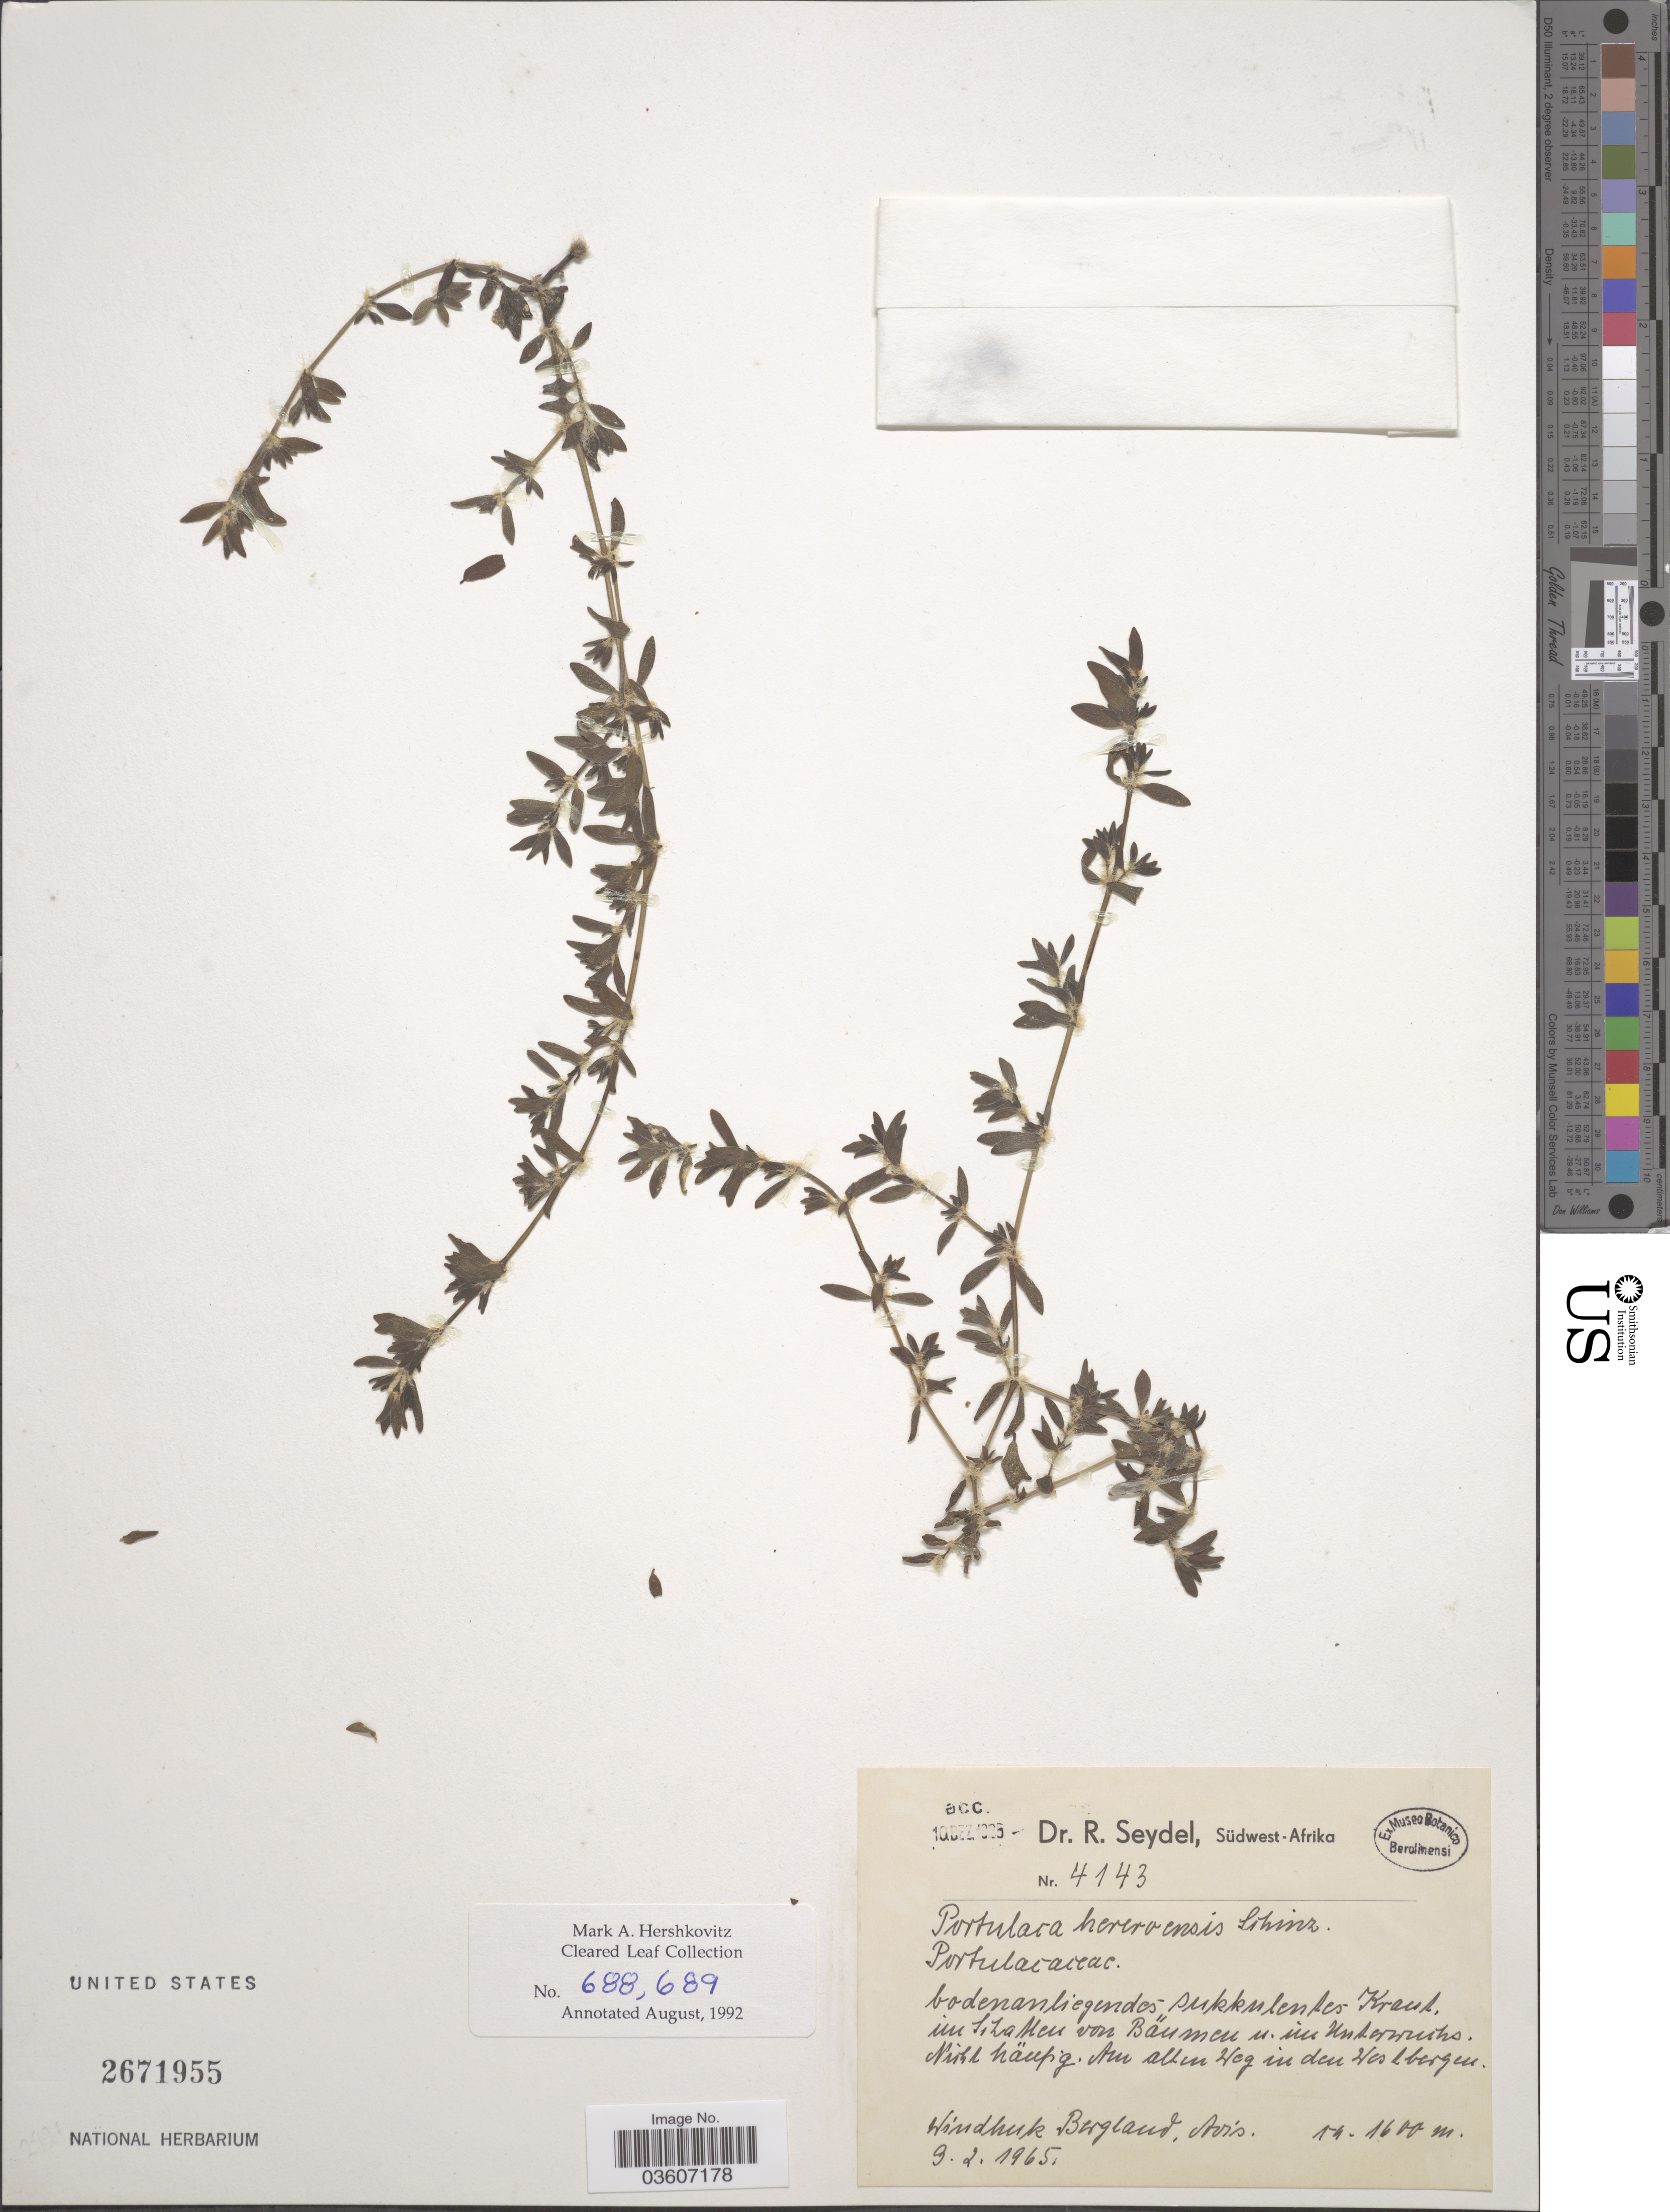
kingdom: Plantae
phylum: Tracheophyta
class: Magnoliopsida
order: Caryophyllales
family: Portulacaceae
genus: Portulaca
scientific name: Portulaca hereroensis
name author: Schinz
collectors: R. Seydel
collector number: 4143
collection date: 1965-02-09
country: Namibia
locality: Südwest-Afrika. Windhuk Bergland, Avis.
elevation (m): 1600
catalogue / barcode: US 2671955